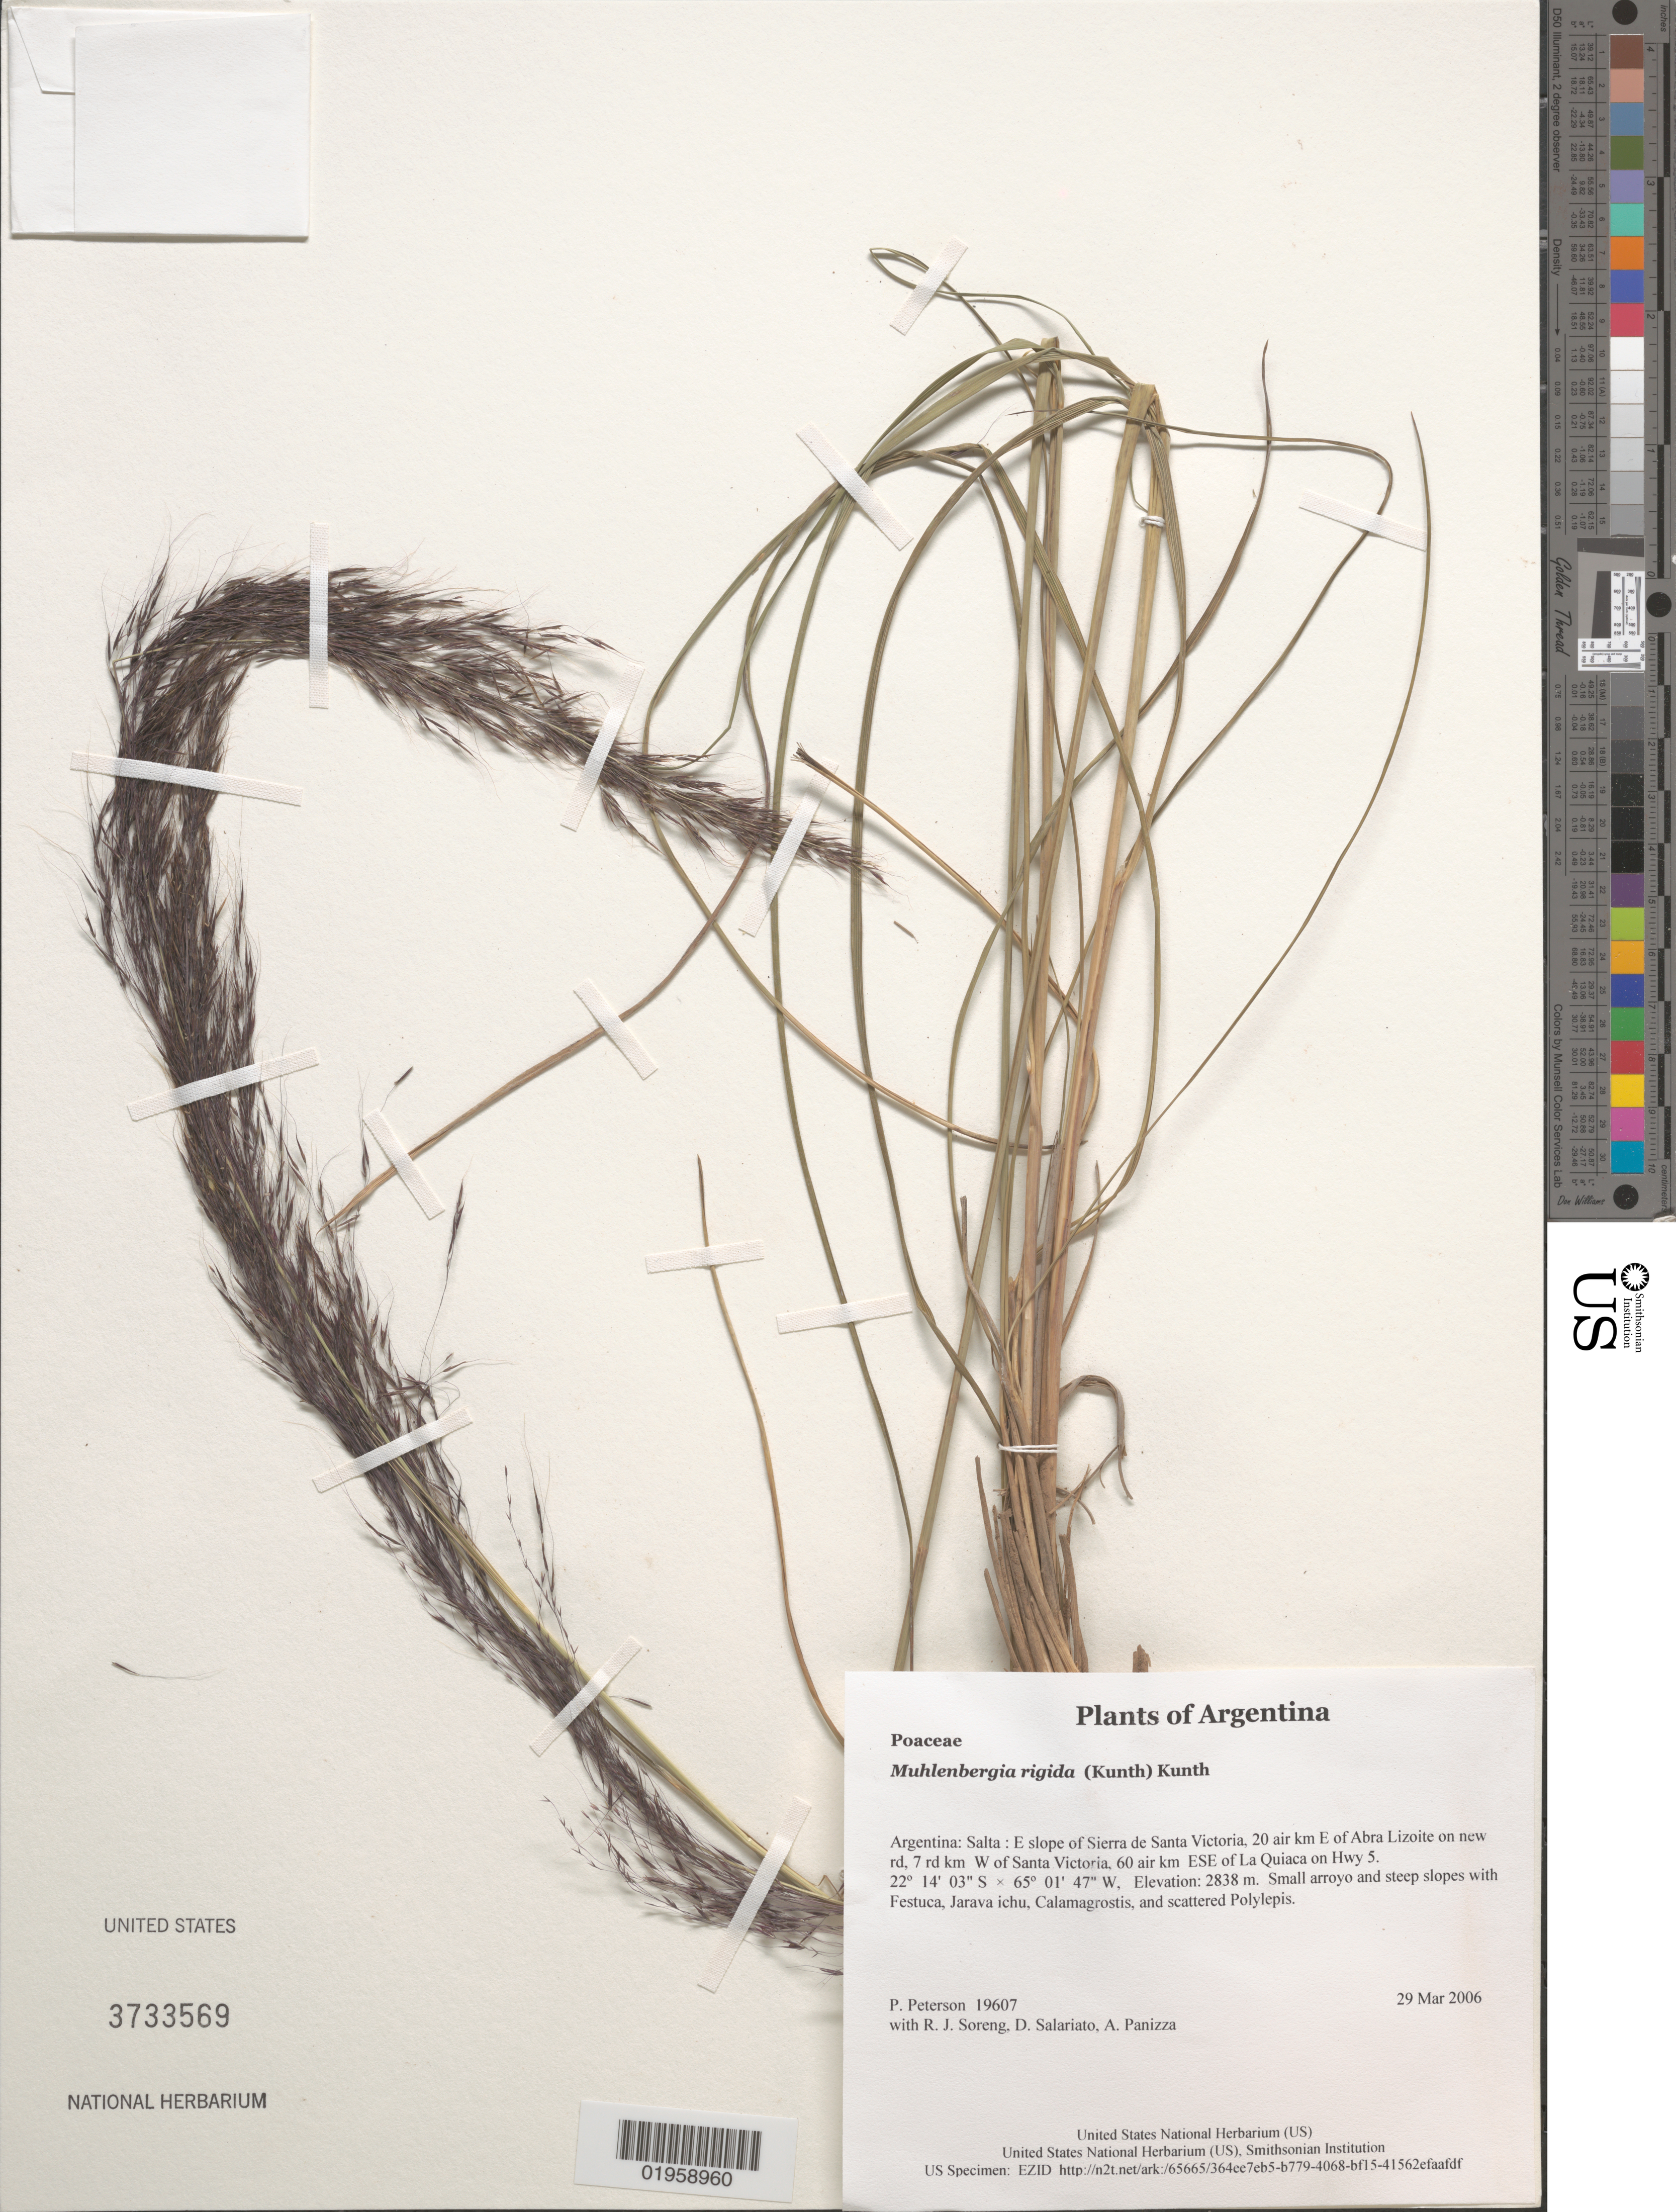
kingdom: Plantae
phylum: Tracheophyta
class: Liliopsida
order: Poales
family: Poaceae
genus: Muhlenbergia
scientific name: Muhlenbergia rigida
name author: (Kunth) Kunth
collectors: P. M. Peterson, R. J. Soreng, D. Salariato & A. Panizza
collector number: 19607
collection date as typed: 29 Mar 2006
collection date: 2006-03-29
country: Argentina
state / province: Salta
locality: E slope of Sierra de Santa Victoria, 20 air km E of Abra Lizoite on new rd, 7 rd km W of Santa Victoria, 60 air km ESE of La Quiaca on Hwy 5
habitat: Small arroyo and steep slopes with Festuca, Jarava ichu, Calamagrostis, and scattered Polylepis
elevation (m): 2838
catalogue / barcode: US 3733569